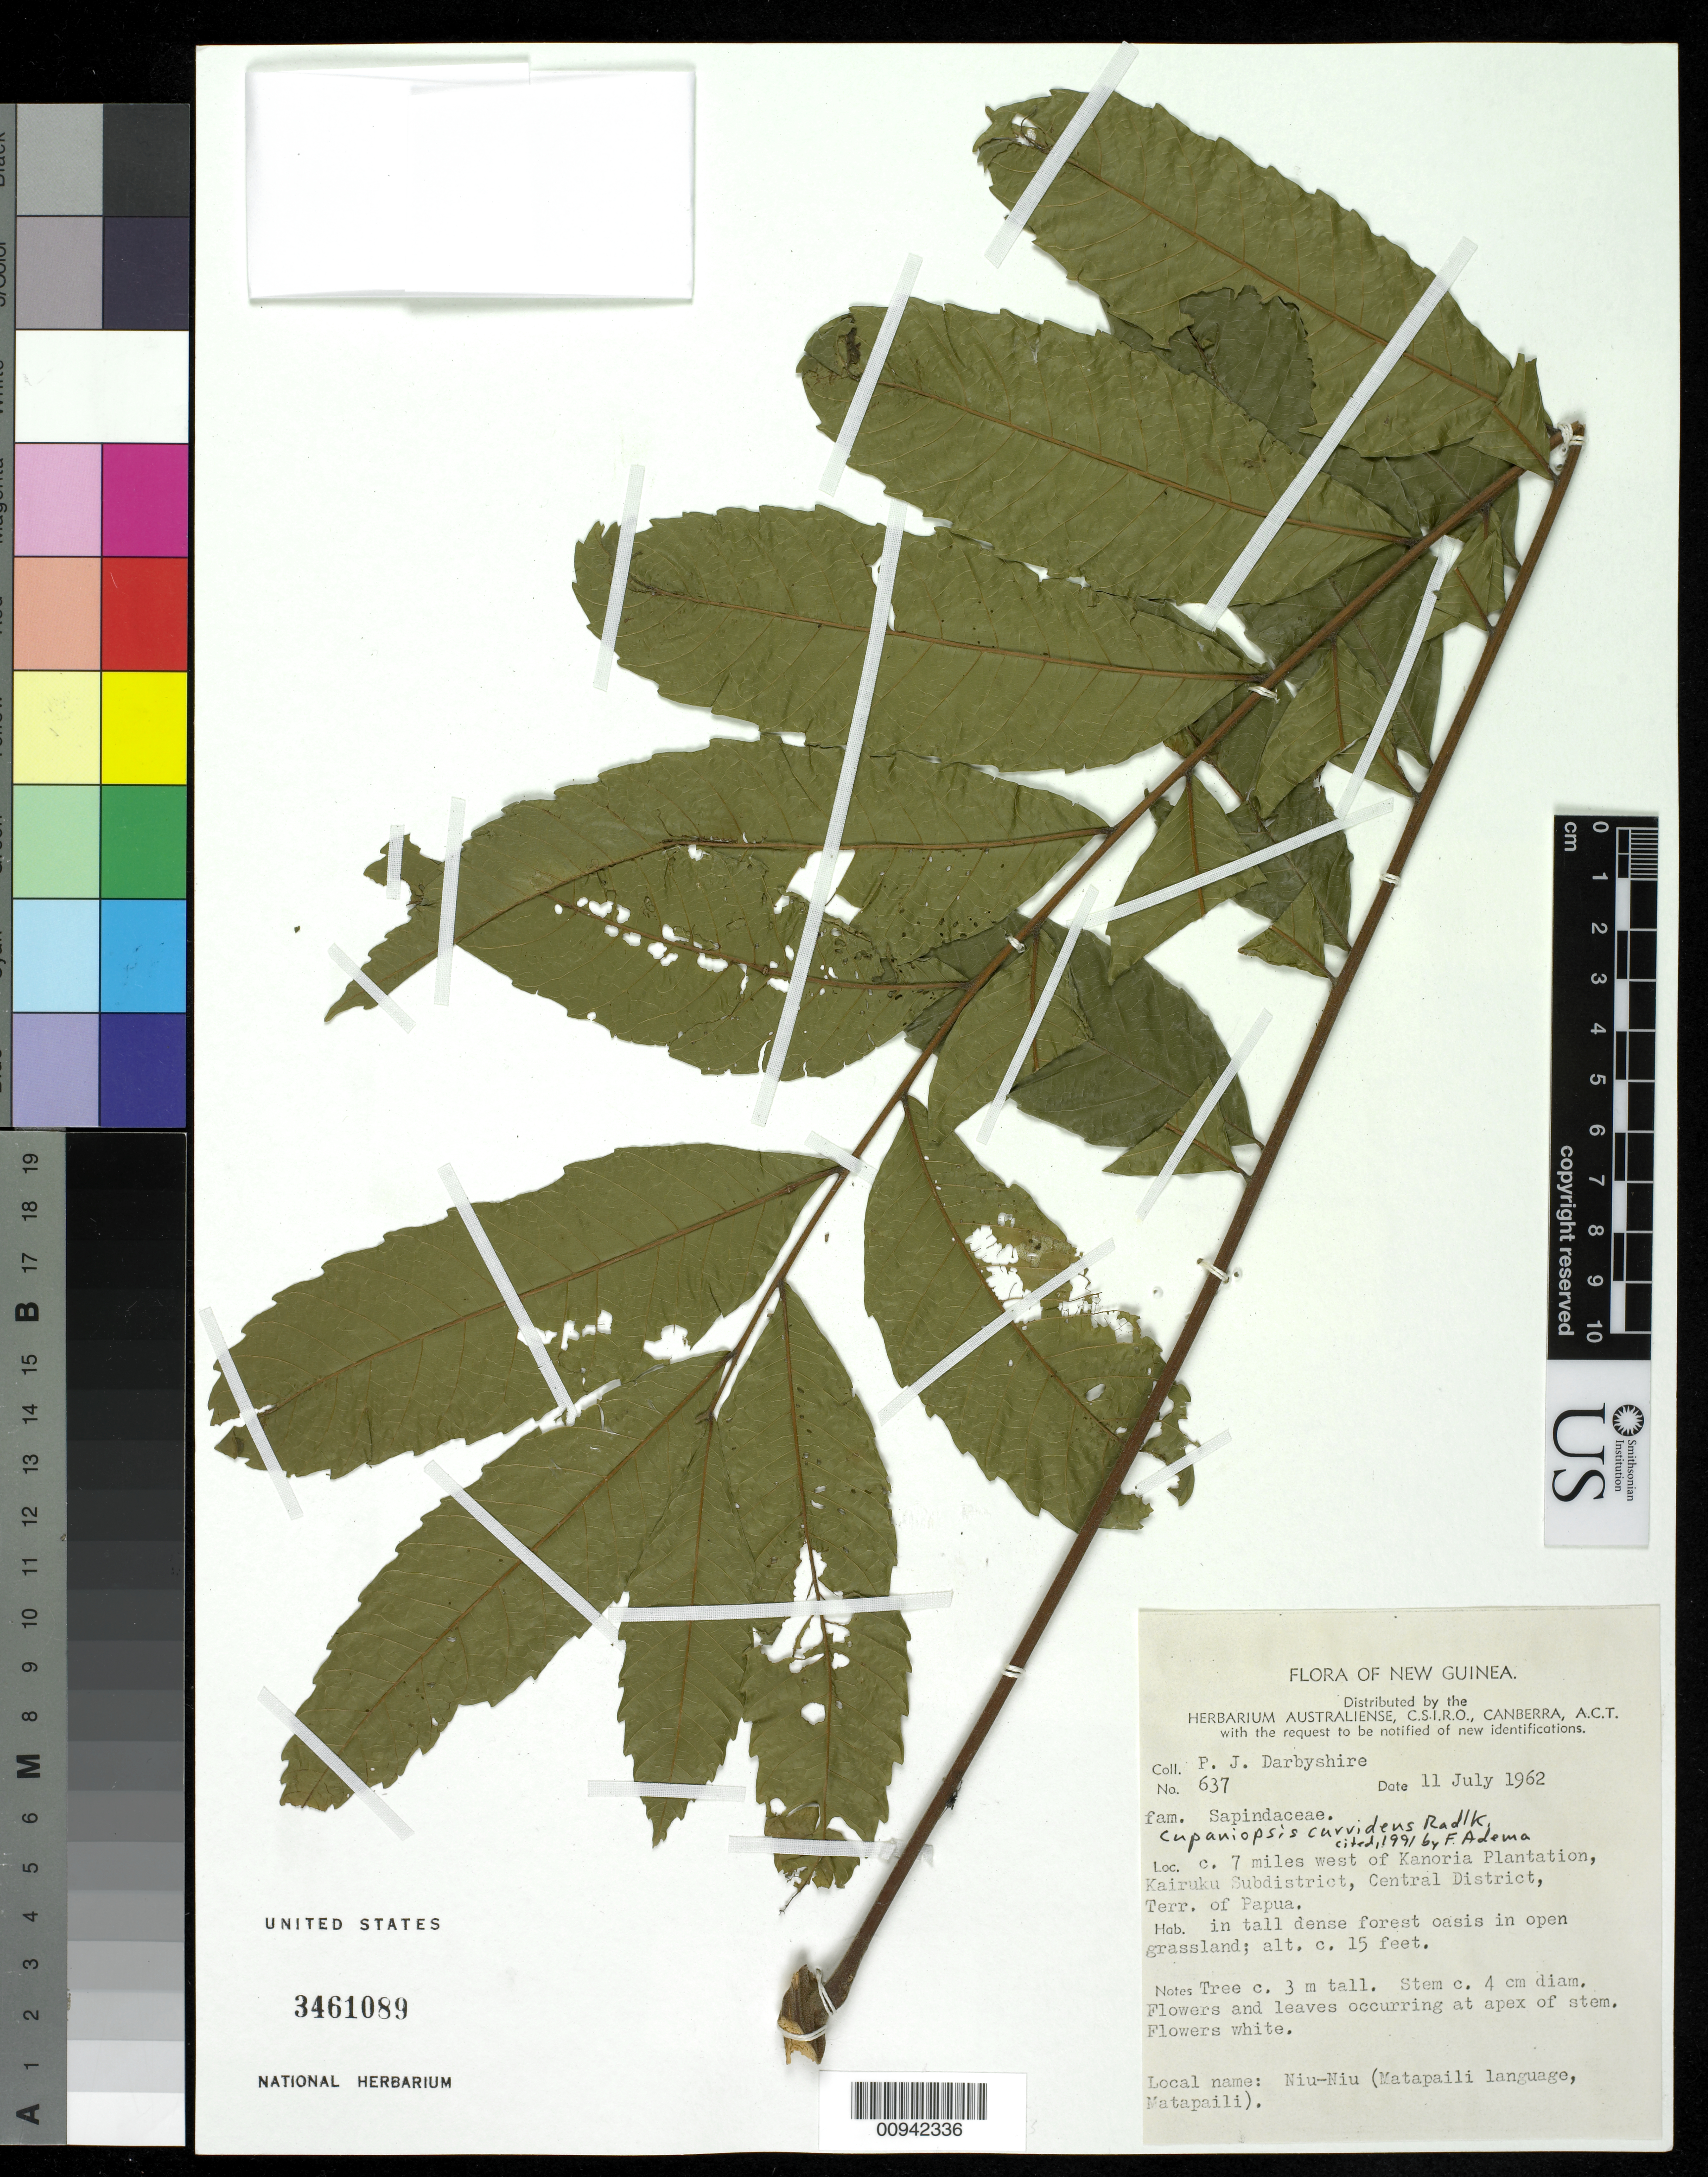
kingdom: Plantae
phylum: Tracheophyta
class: Magnoliopsida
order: Sapindales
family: Sapindaceae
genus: Cupaniopsis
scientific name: Cupaniopsis curvidens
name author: Radlk.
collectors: P. Darbyshire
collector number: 637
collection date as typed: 11 Jul 1962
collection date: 1962-07-11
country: Papua New Guinea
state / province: Central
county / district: Kairuku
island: New Guinea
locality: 7 miles west of Kanoria Plantation, Kairuku Subdistrict, Central District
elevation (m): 5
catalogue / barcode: US 3461089